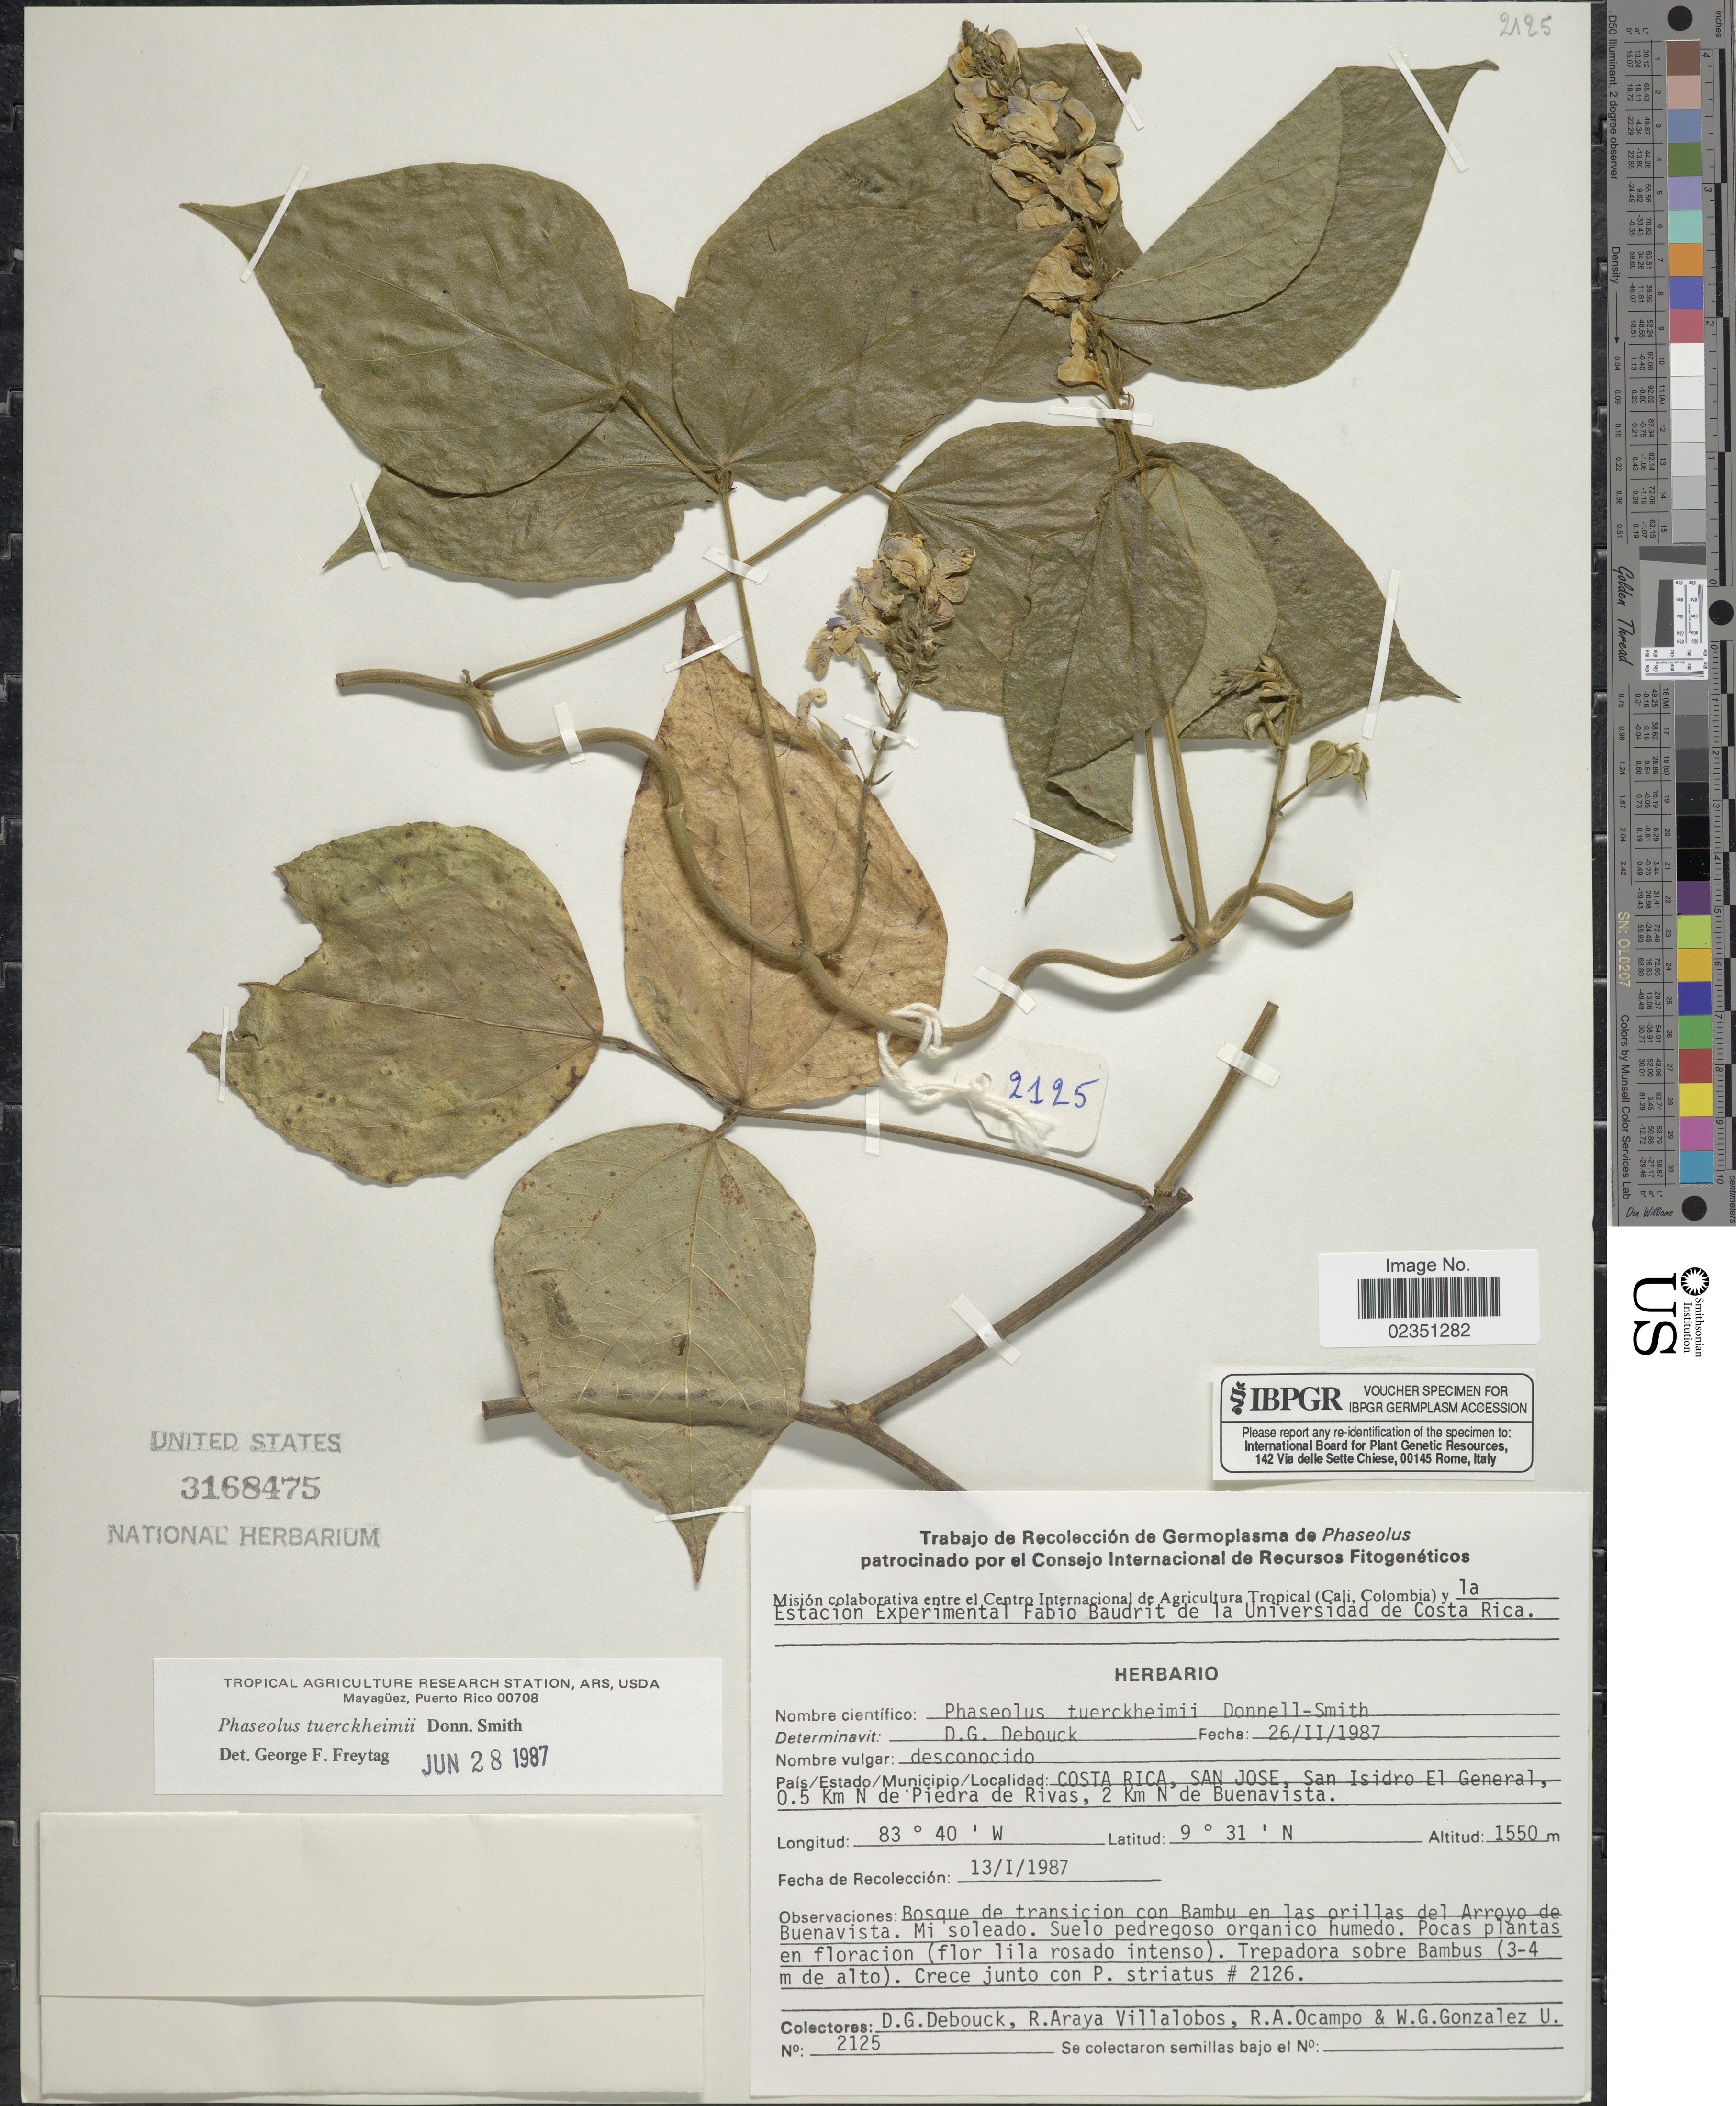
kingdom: Plantae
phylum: Tracheophyta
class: Magnoliopsida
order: Fabales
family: Fabaceae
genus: Phaseolus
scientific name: Phaseolus tuerckheimii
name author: Donn. Sm.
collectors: D. Debouck, R. Araya Villalobos, R. Ocampo & W. Gonzalez U.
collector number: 2125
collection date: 1987-01-13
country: Costa Rica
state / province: San José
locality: San Isidro El General, 0.5 Km N de Piedra de Rivas, 2 Km N de Buenavista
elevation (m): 1550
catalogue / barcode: US 3168475